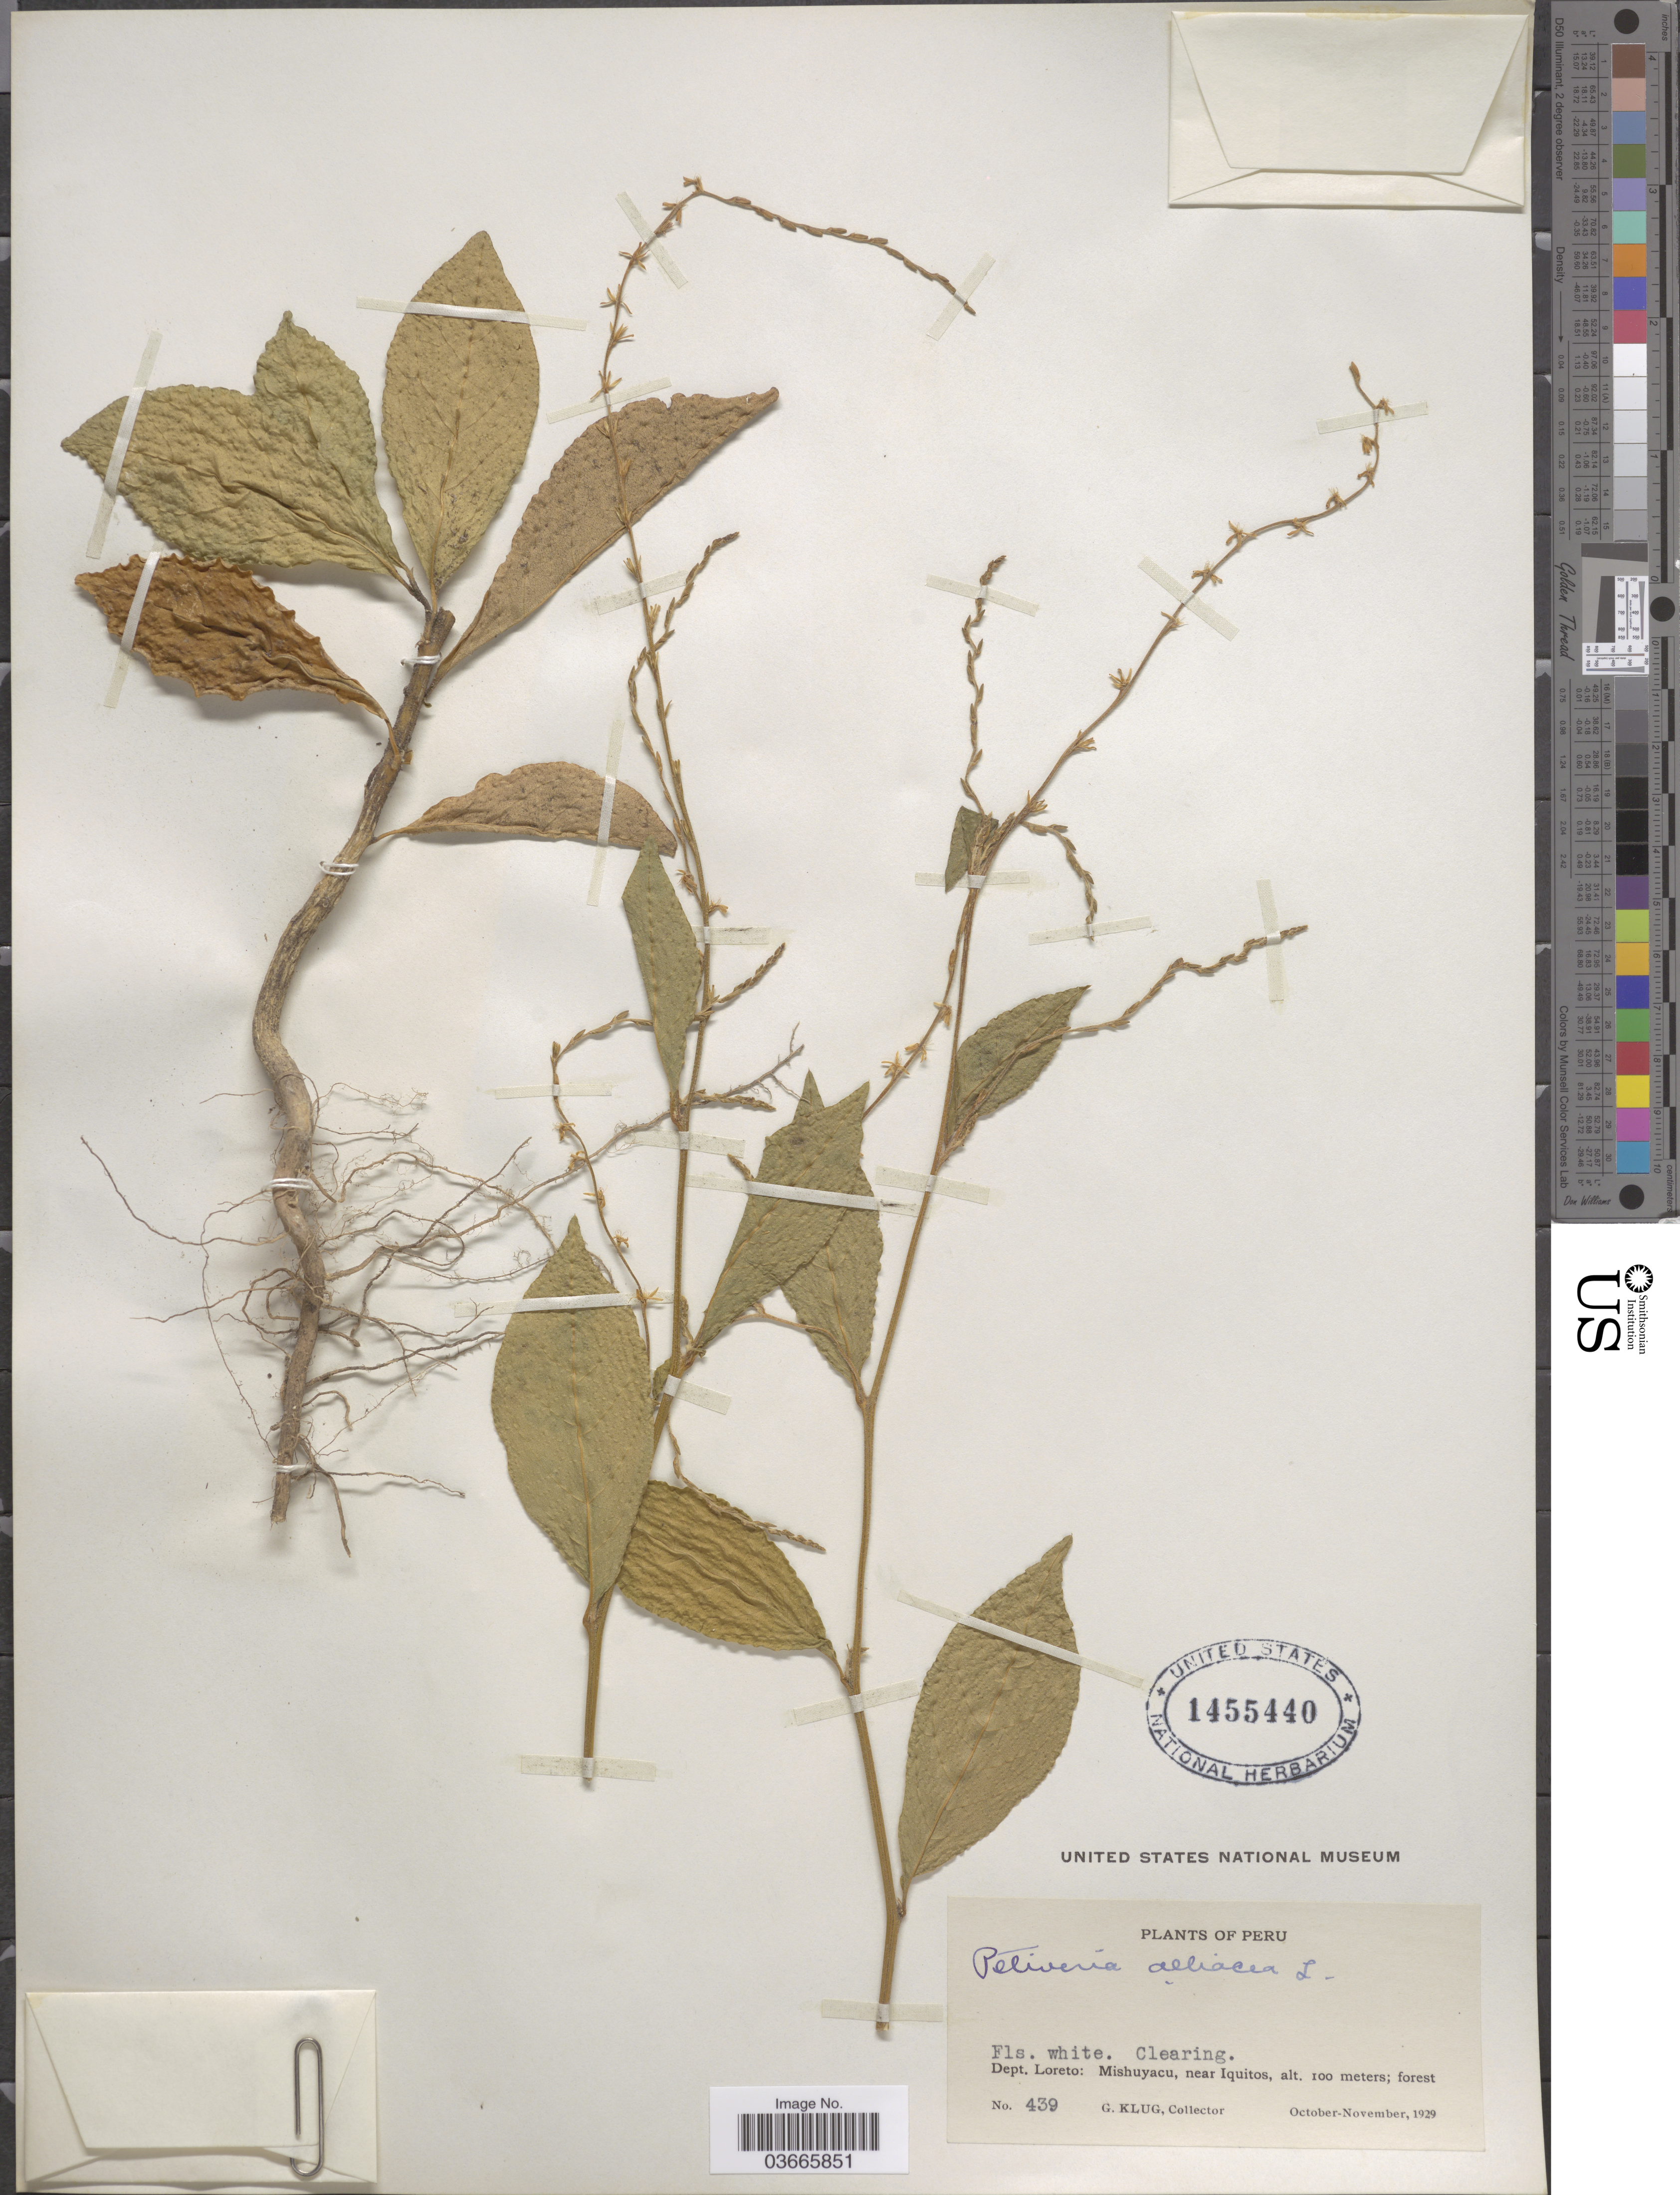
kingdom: Plantae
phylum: Tracheophyta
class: Magnoliopsida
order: Caryophyllales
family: Phytolaccaceae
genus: Petiveria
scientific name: Petiveria alliacea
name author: L.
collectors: G. Klug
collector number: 439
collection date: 1929-10/1929-11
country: Peru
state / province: Loreto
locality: Dept. Loreto: Mishuyacu, near Iquitos.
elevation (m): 100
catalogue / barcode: US 1455440